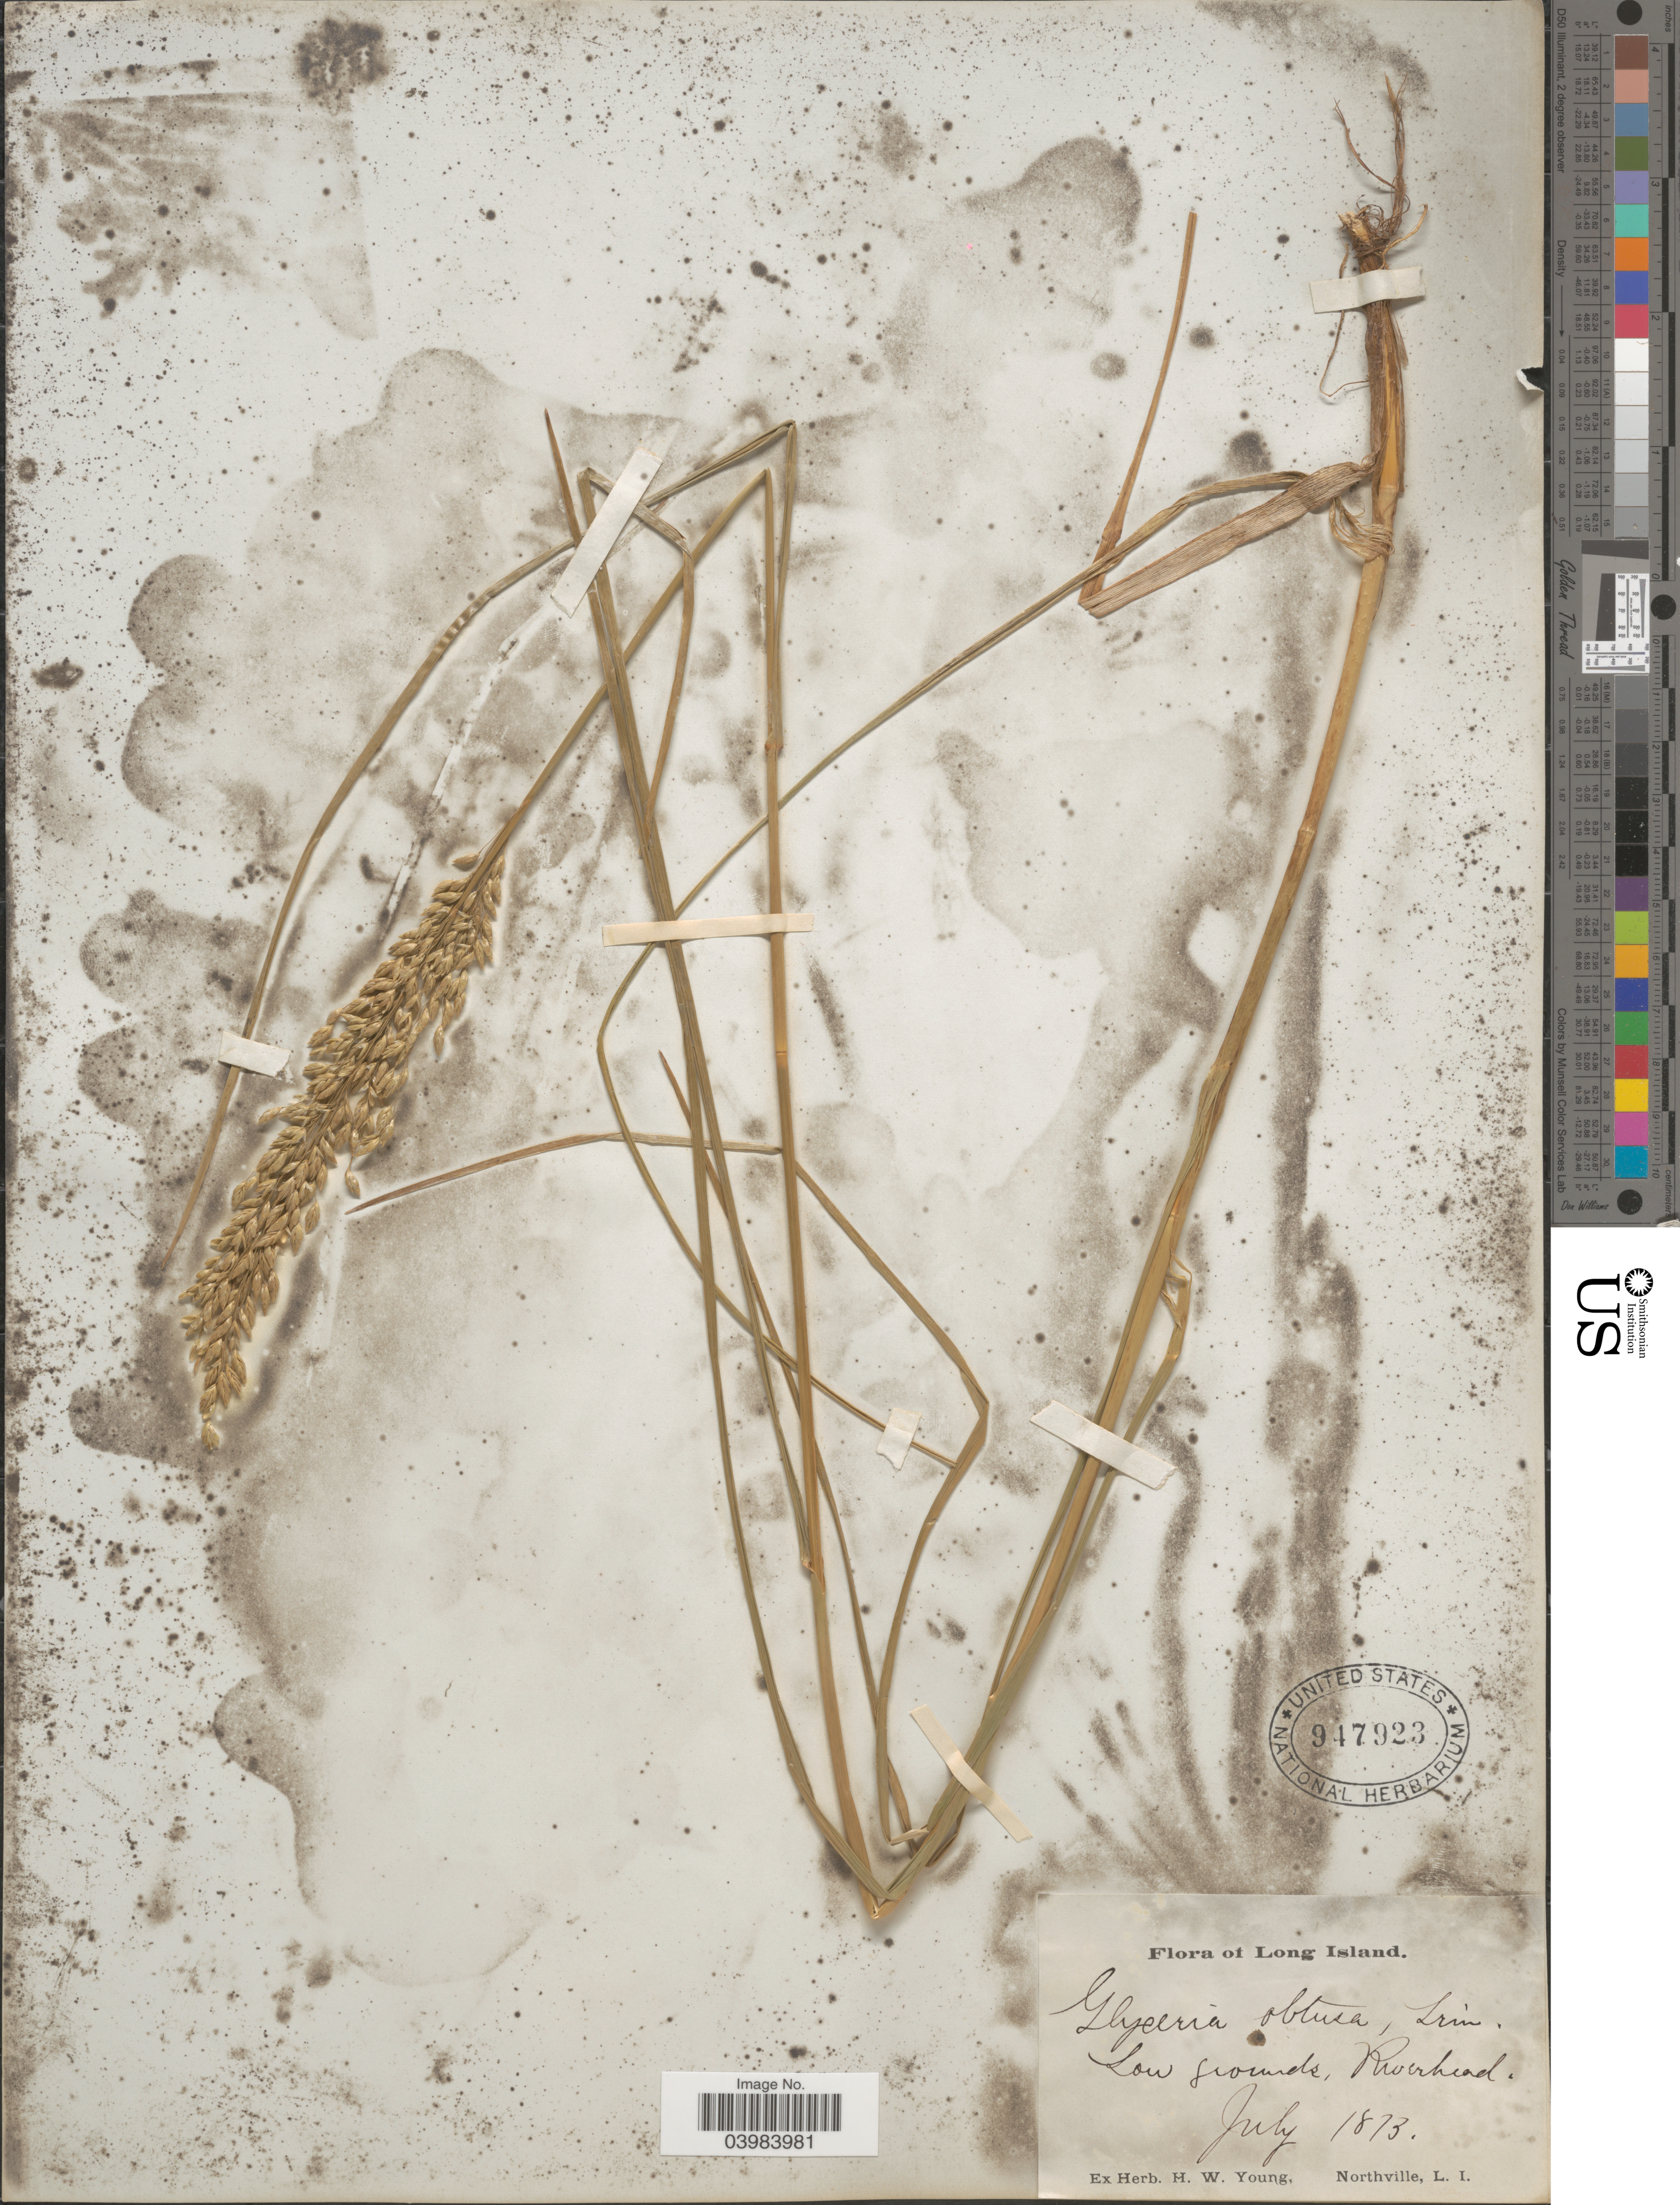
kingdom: Plantae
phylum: Tracheophyta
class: Liliopsida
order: Poales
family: Poaceae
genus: Glyceria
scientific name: Glyceria obtusa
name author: (Muhl.) Trin.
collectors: ex herb. H.W. Young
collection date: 1873-07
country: United States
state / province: New York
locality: Long Island. Low grounds, Riverhead.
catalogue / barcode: US 947923